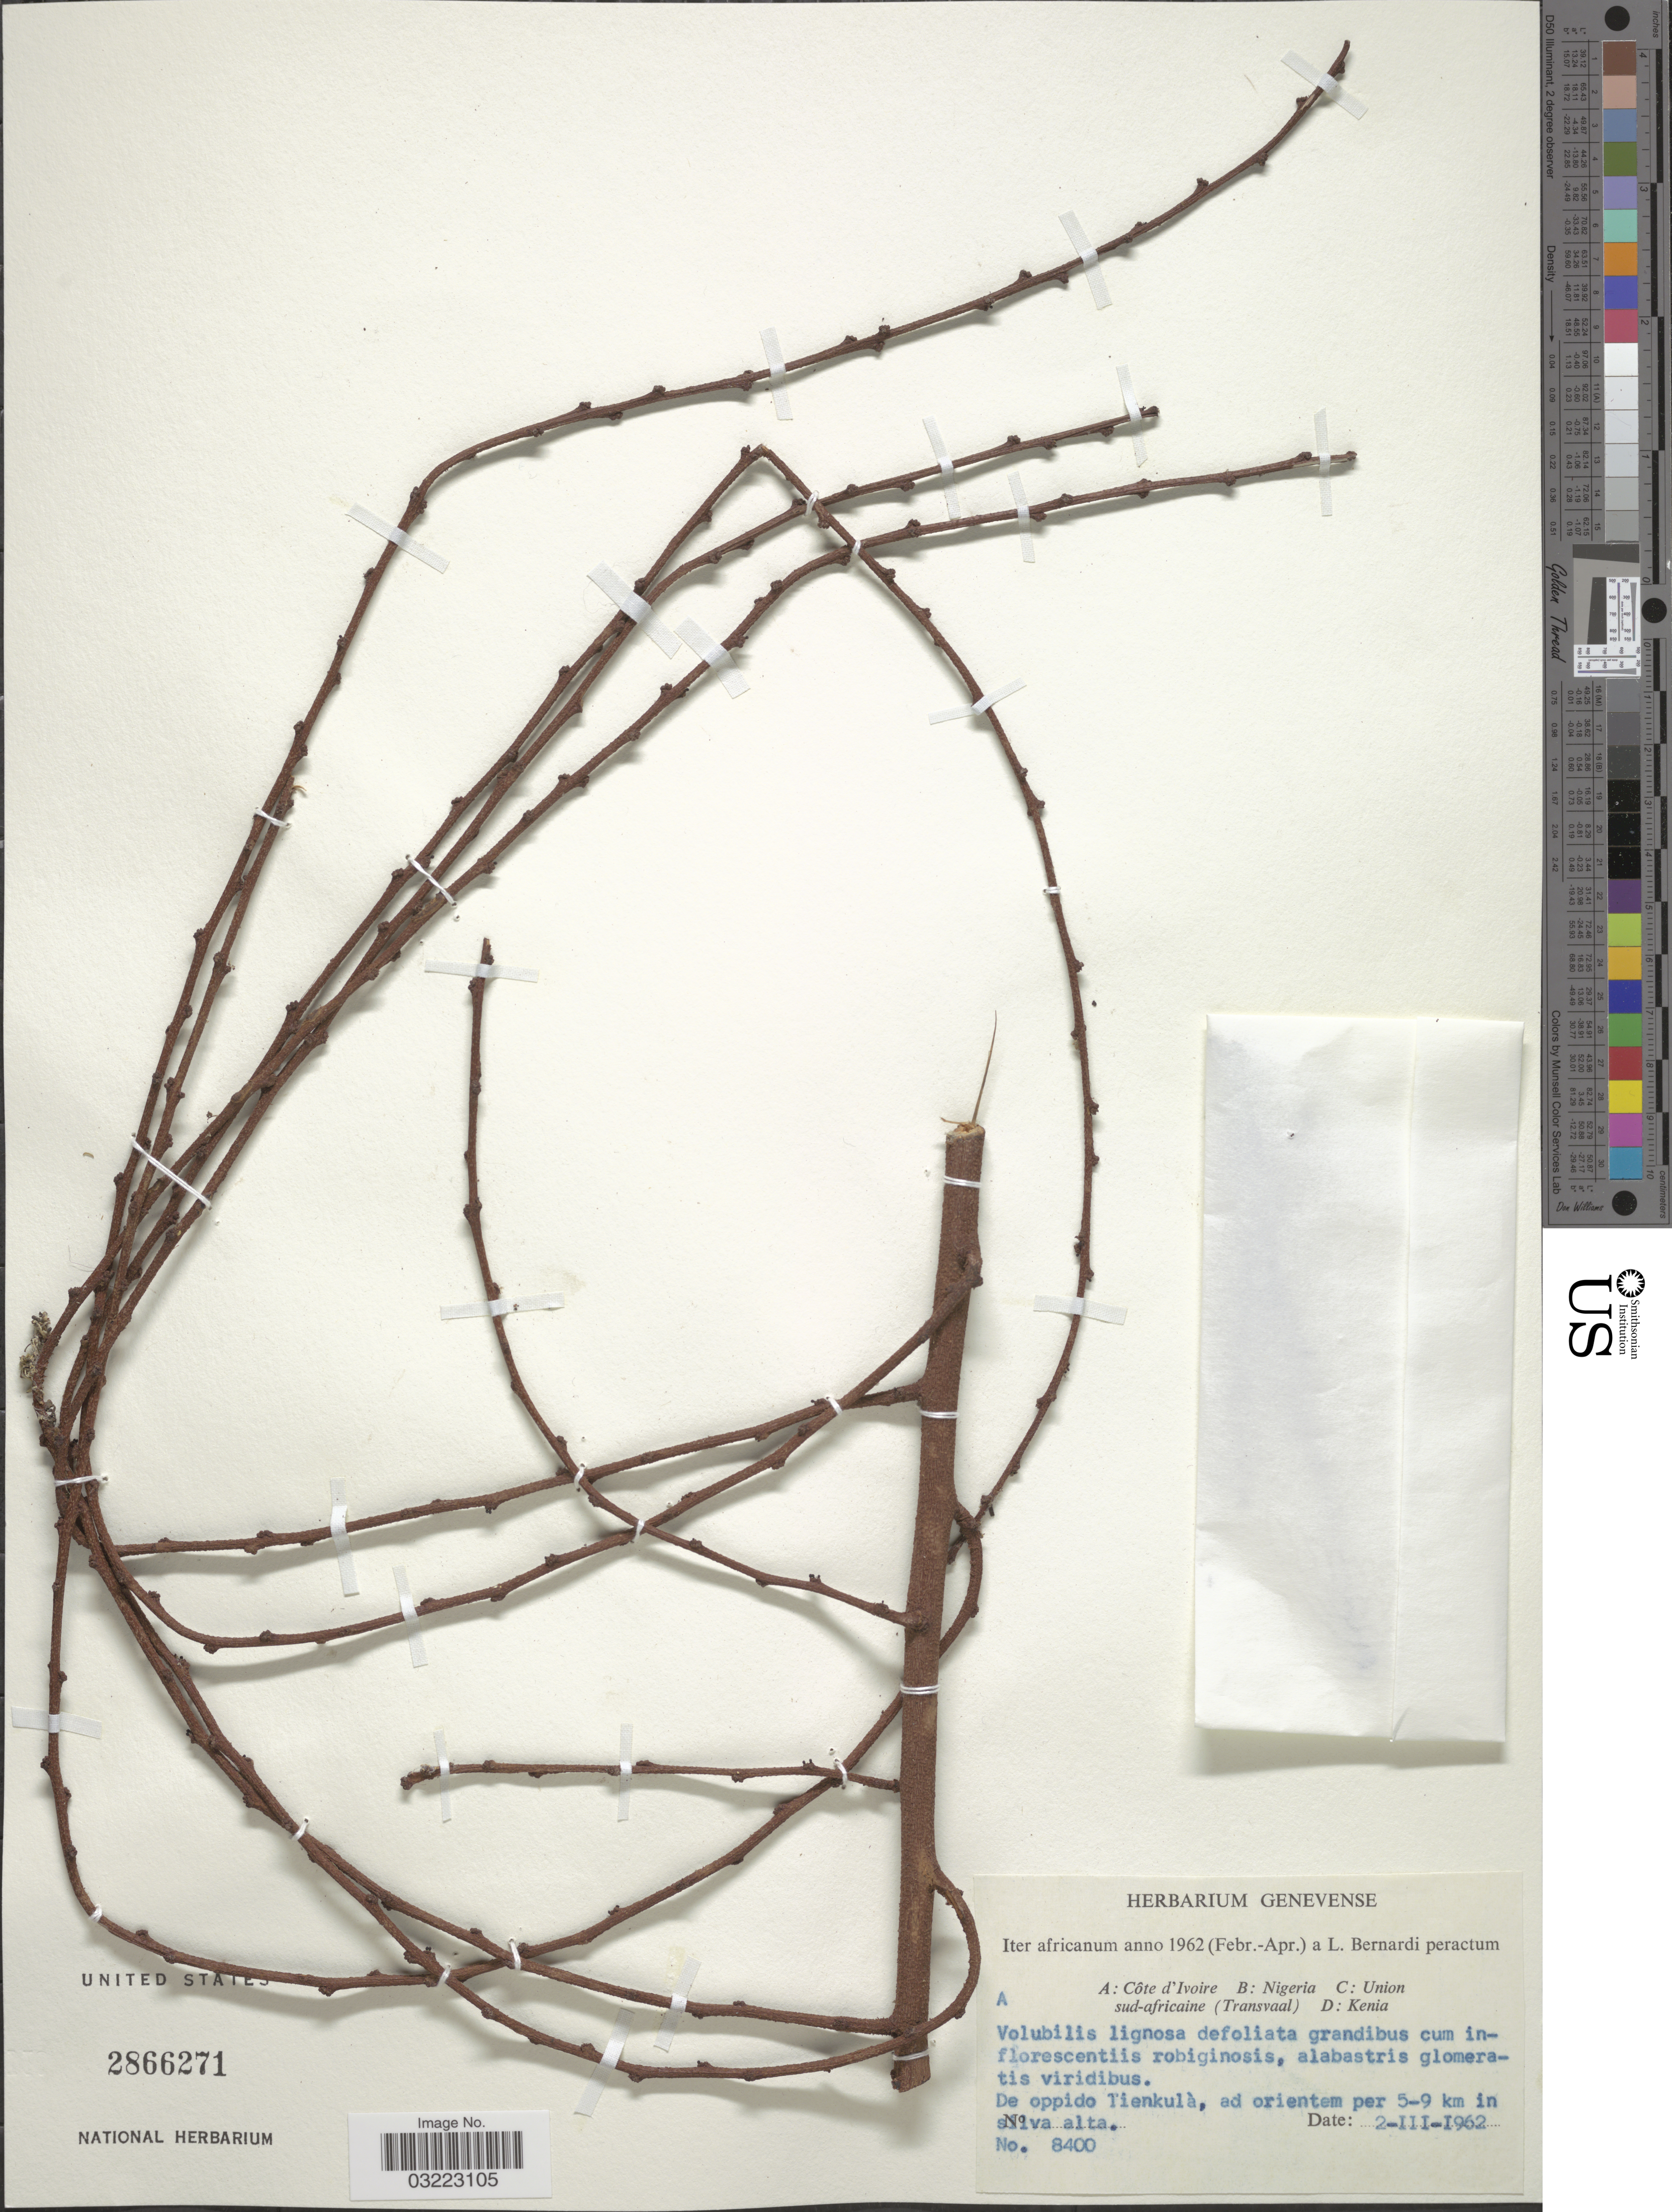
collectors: L. Bernardi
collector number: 8400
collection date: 1962-03-02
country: Ivory Coast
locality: Côte d'Ivoire. De oppido Tienkulà, ad orientem per 5-9 km in silva alta.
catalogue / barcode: US 2866271